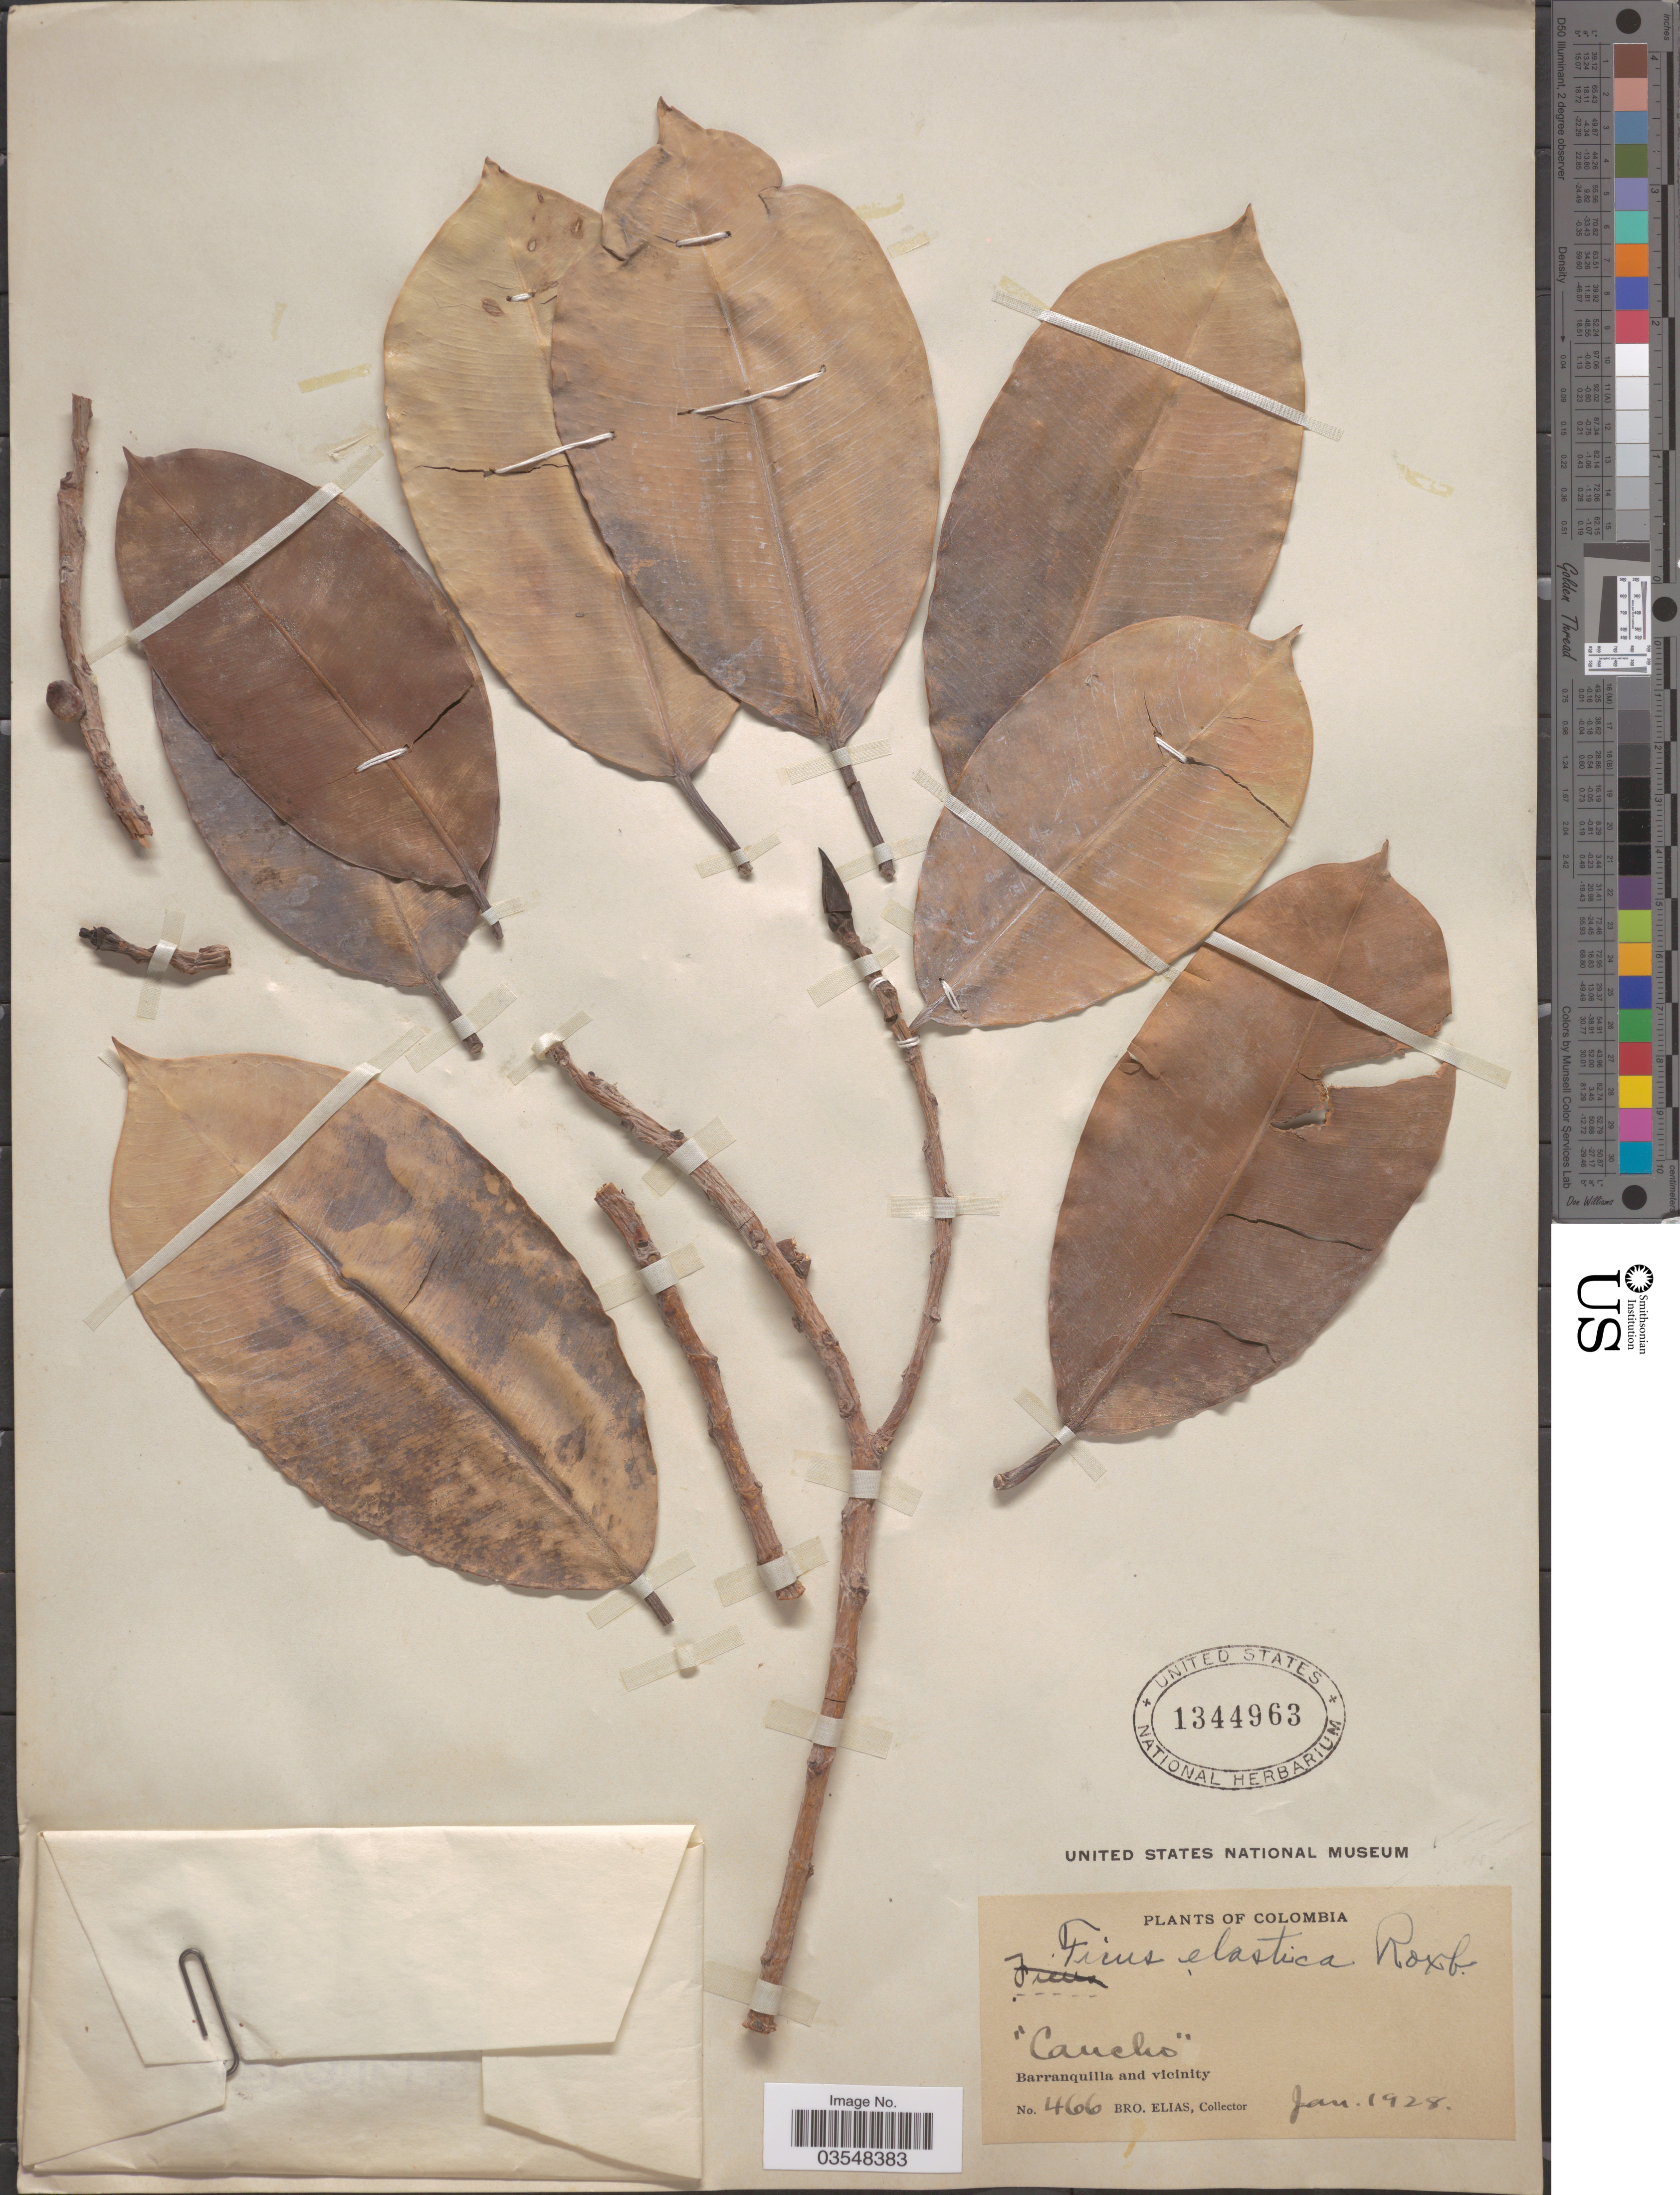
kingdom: Plantae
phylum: Tracheophyta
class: Magnoliopsida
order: Rosales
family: Moraceae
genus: Ficus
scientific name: Ficus elastica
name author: Roxb.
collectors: Bro. Elias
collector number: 466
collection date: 1928-01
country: Colombia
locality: Barranquilla and vicinity.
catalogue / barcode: US 1344963